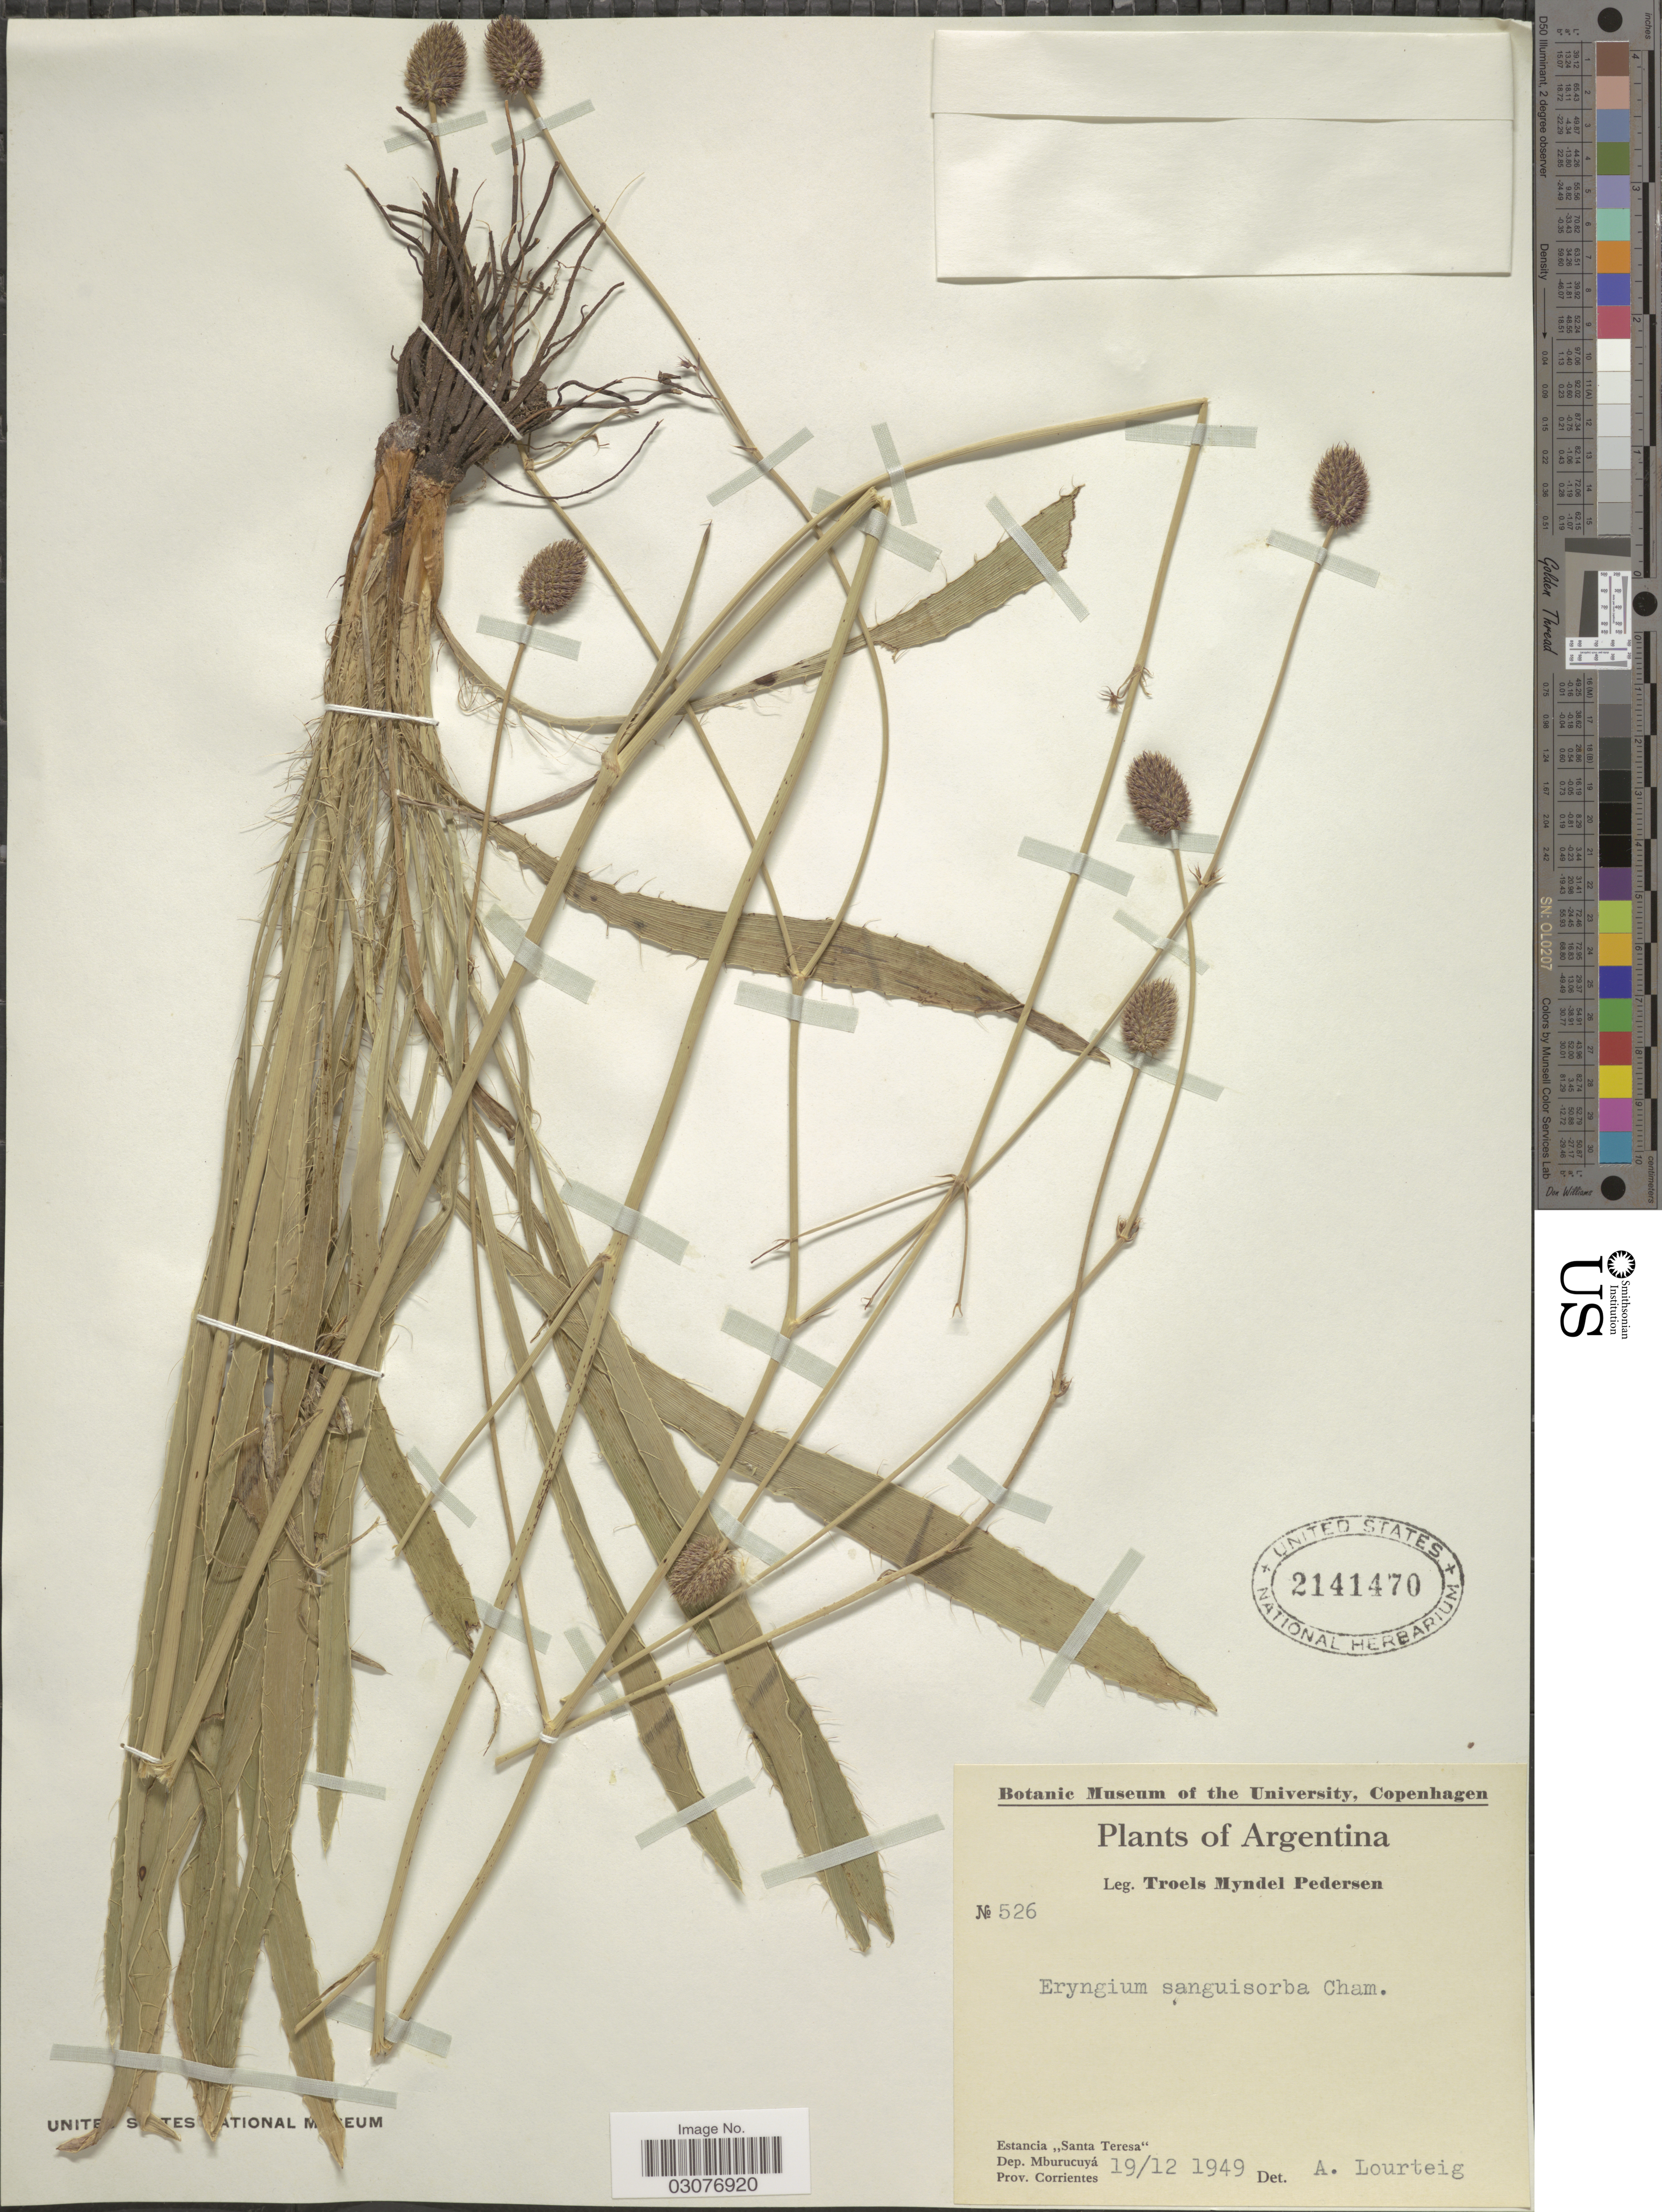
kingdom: Plantae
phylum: Tracheophyta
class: Magnoliopsida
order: Apiales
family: Apiaceae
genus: Eryngium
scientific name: Eryngium sanguisorba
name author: Cham. & Schltdl.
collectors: J. E. Montes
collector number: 526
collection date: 1949-12-19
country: Argentina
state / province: Corrientes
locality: Estancia "Santa Teresa". Dep. Mburucuyá.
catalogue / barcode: US 2141470